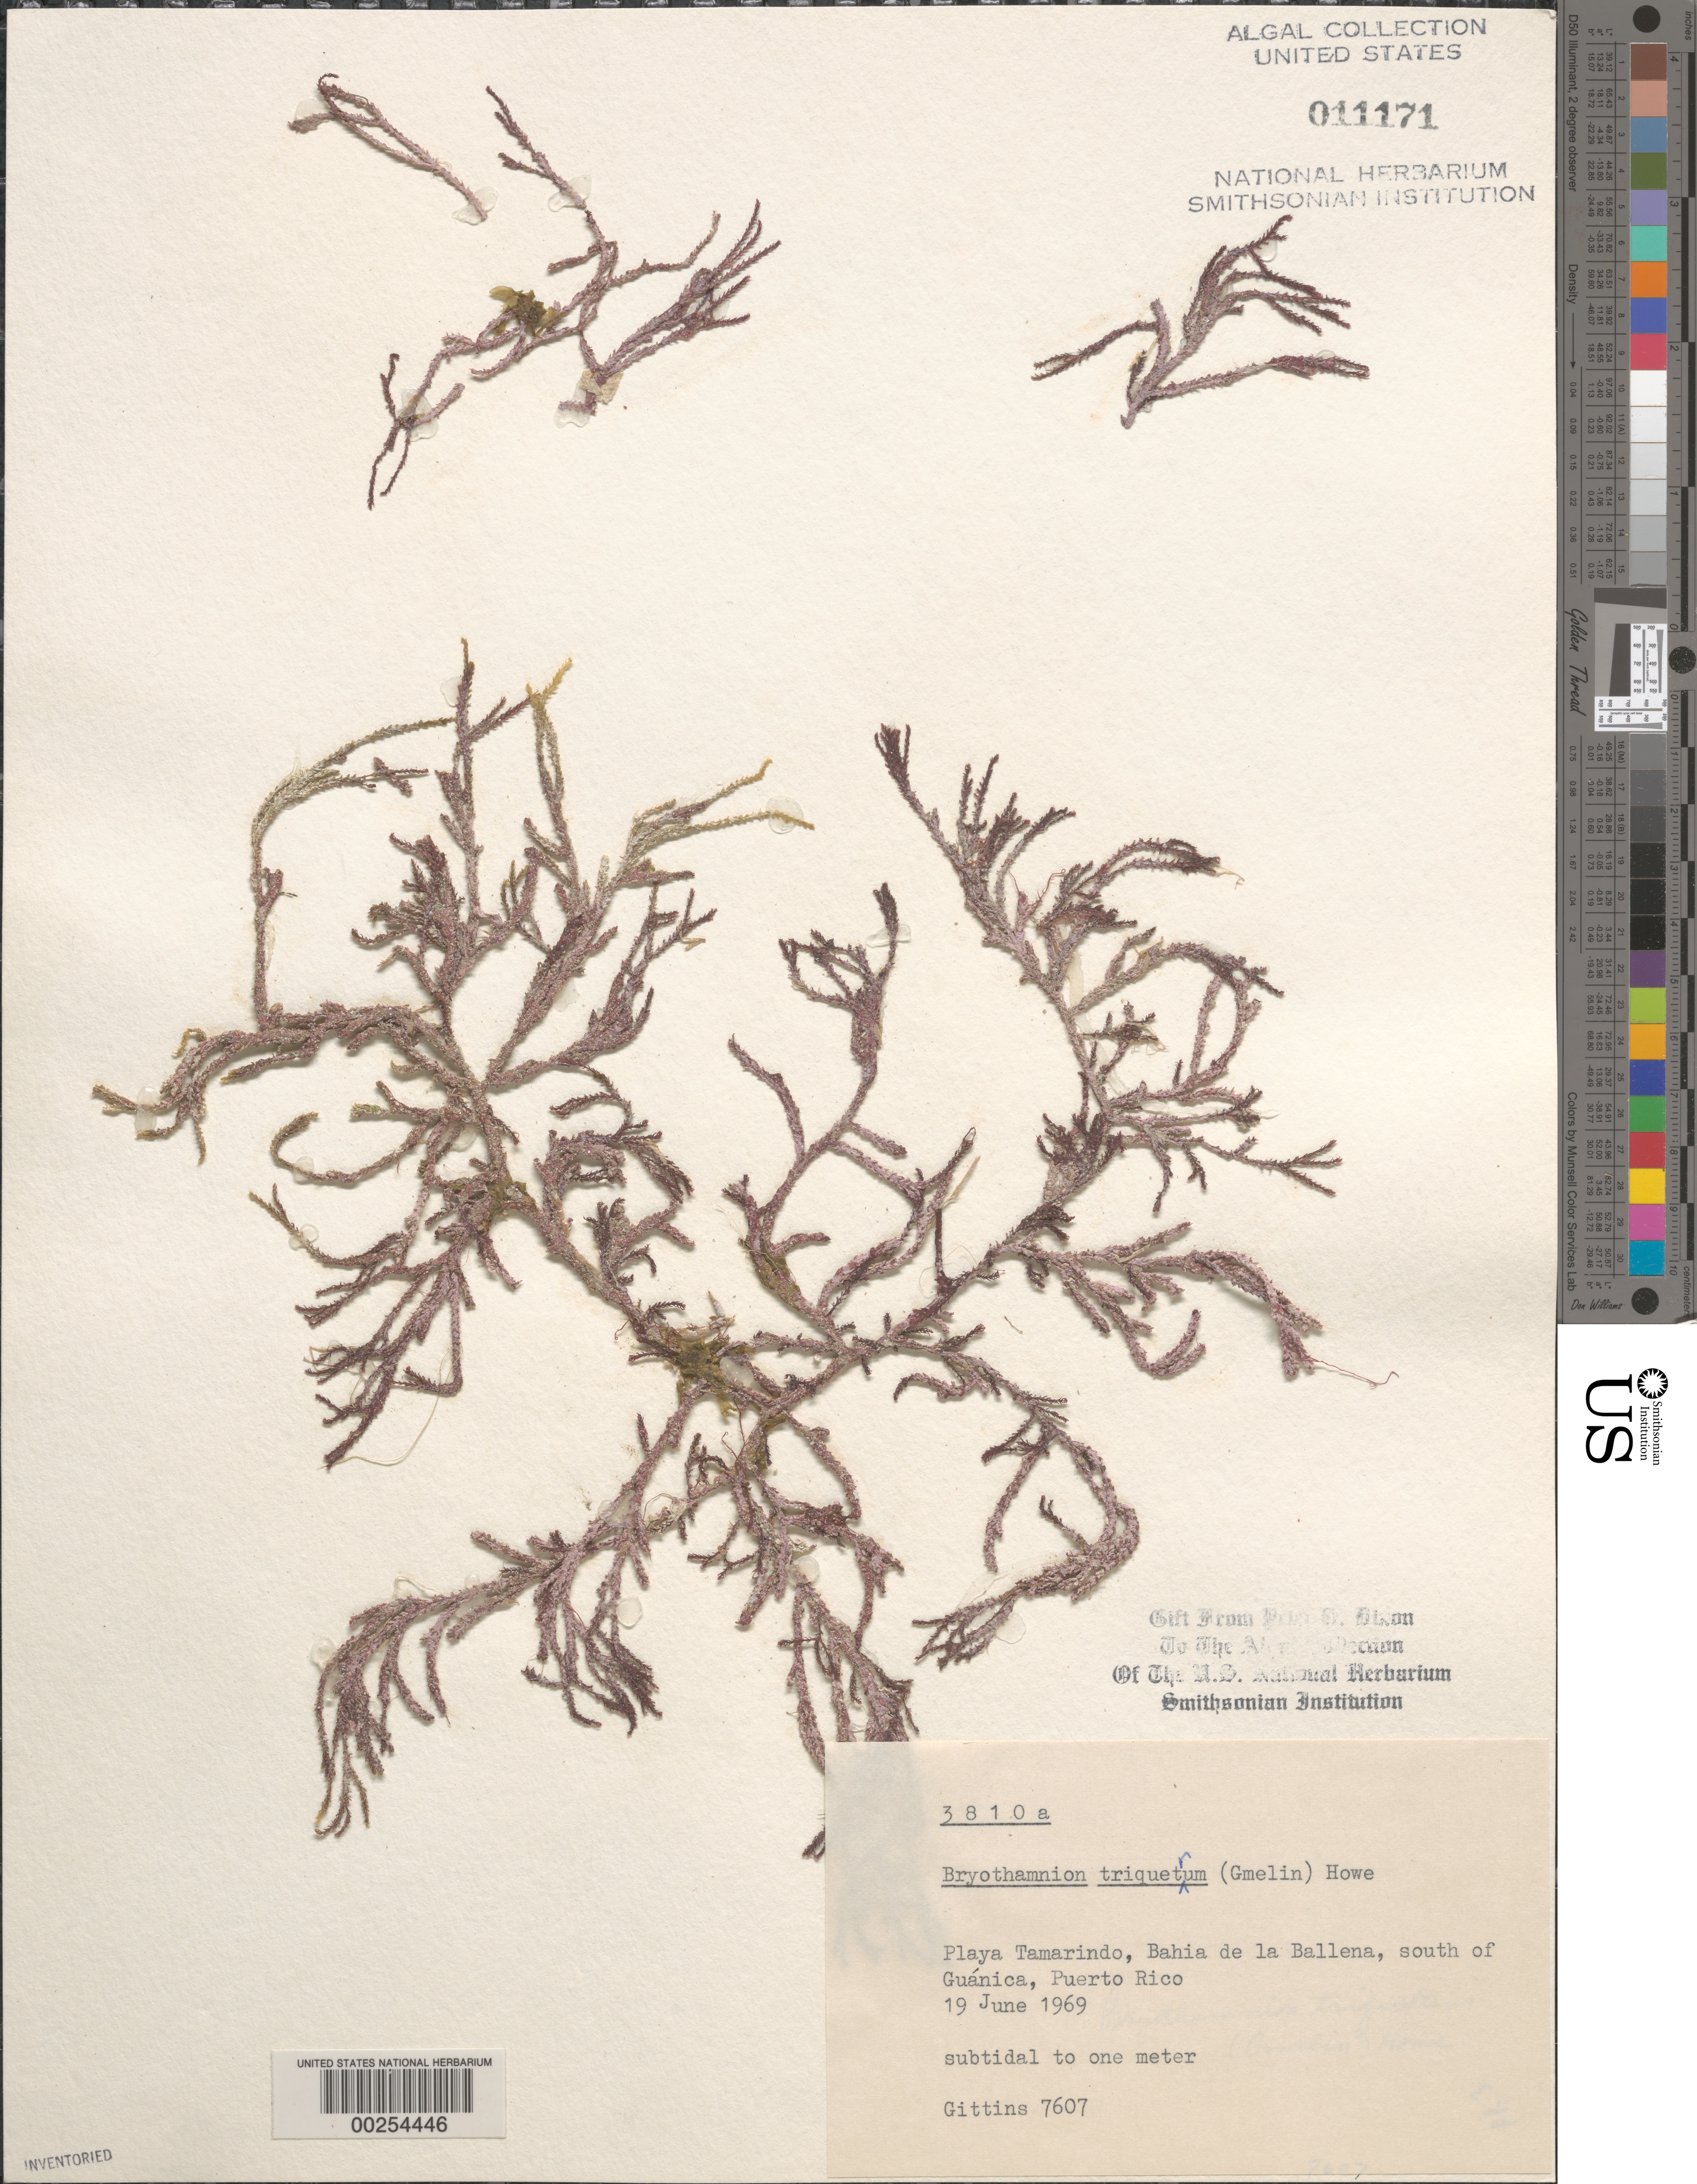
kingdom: Plantae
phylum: Rhodophyta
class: Florideophyceae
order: Ceramiales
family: Rhodomelaceae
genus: Alsidium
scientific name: Alsidium triquetrum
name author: (S.G. Gmel.) Trevis.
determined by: Algae name updating Project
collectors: B. Gittins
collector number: BTG 7607 & PSD 3810A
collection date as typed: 19 Jun 1969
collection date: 1969-06-19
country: Puerto Rico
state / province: Guanica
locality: Playa Tamarindo, Bahia de Ballena, south of Guanica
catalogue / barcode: US 11171